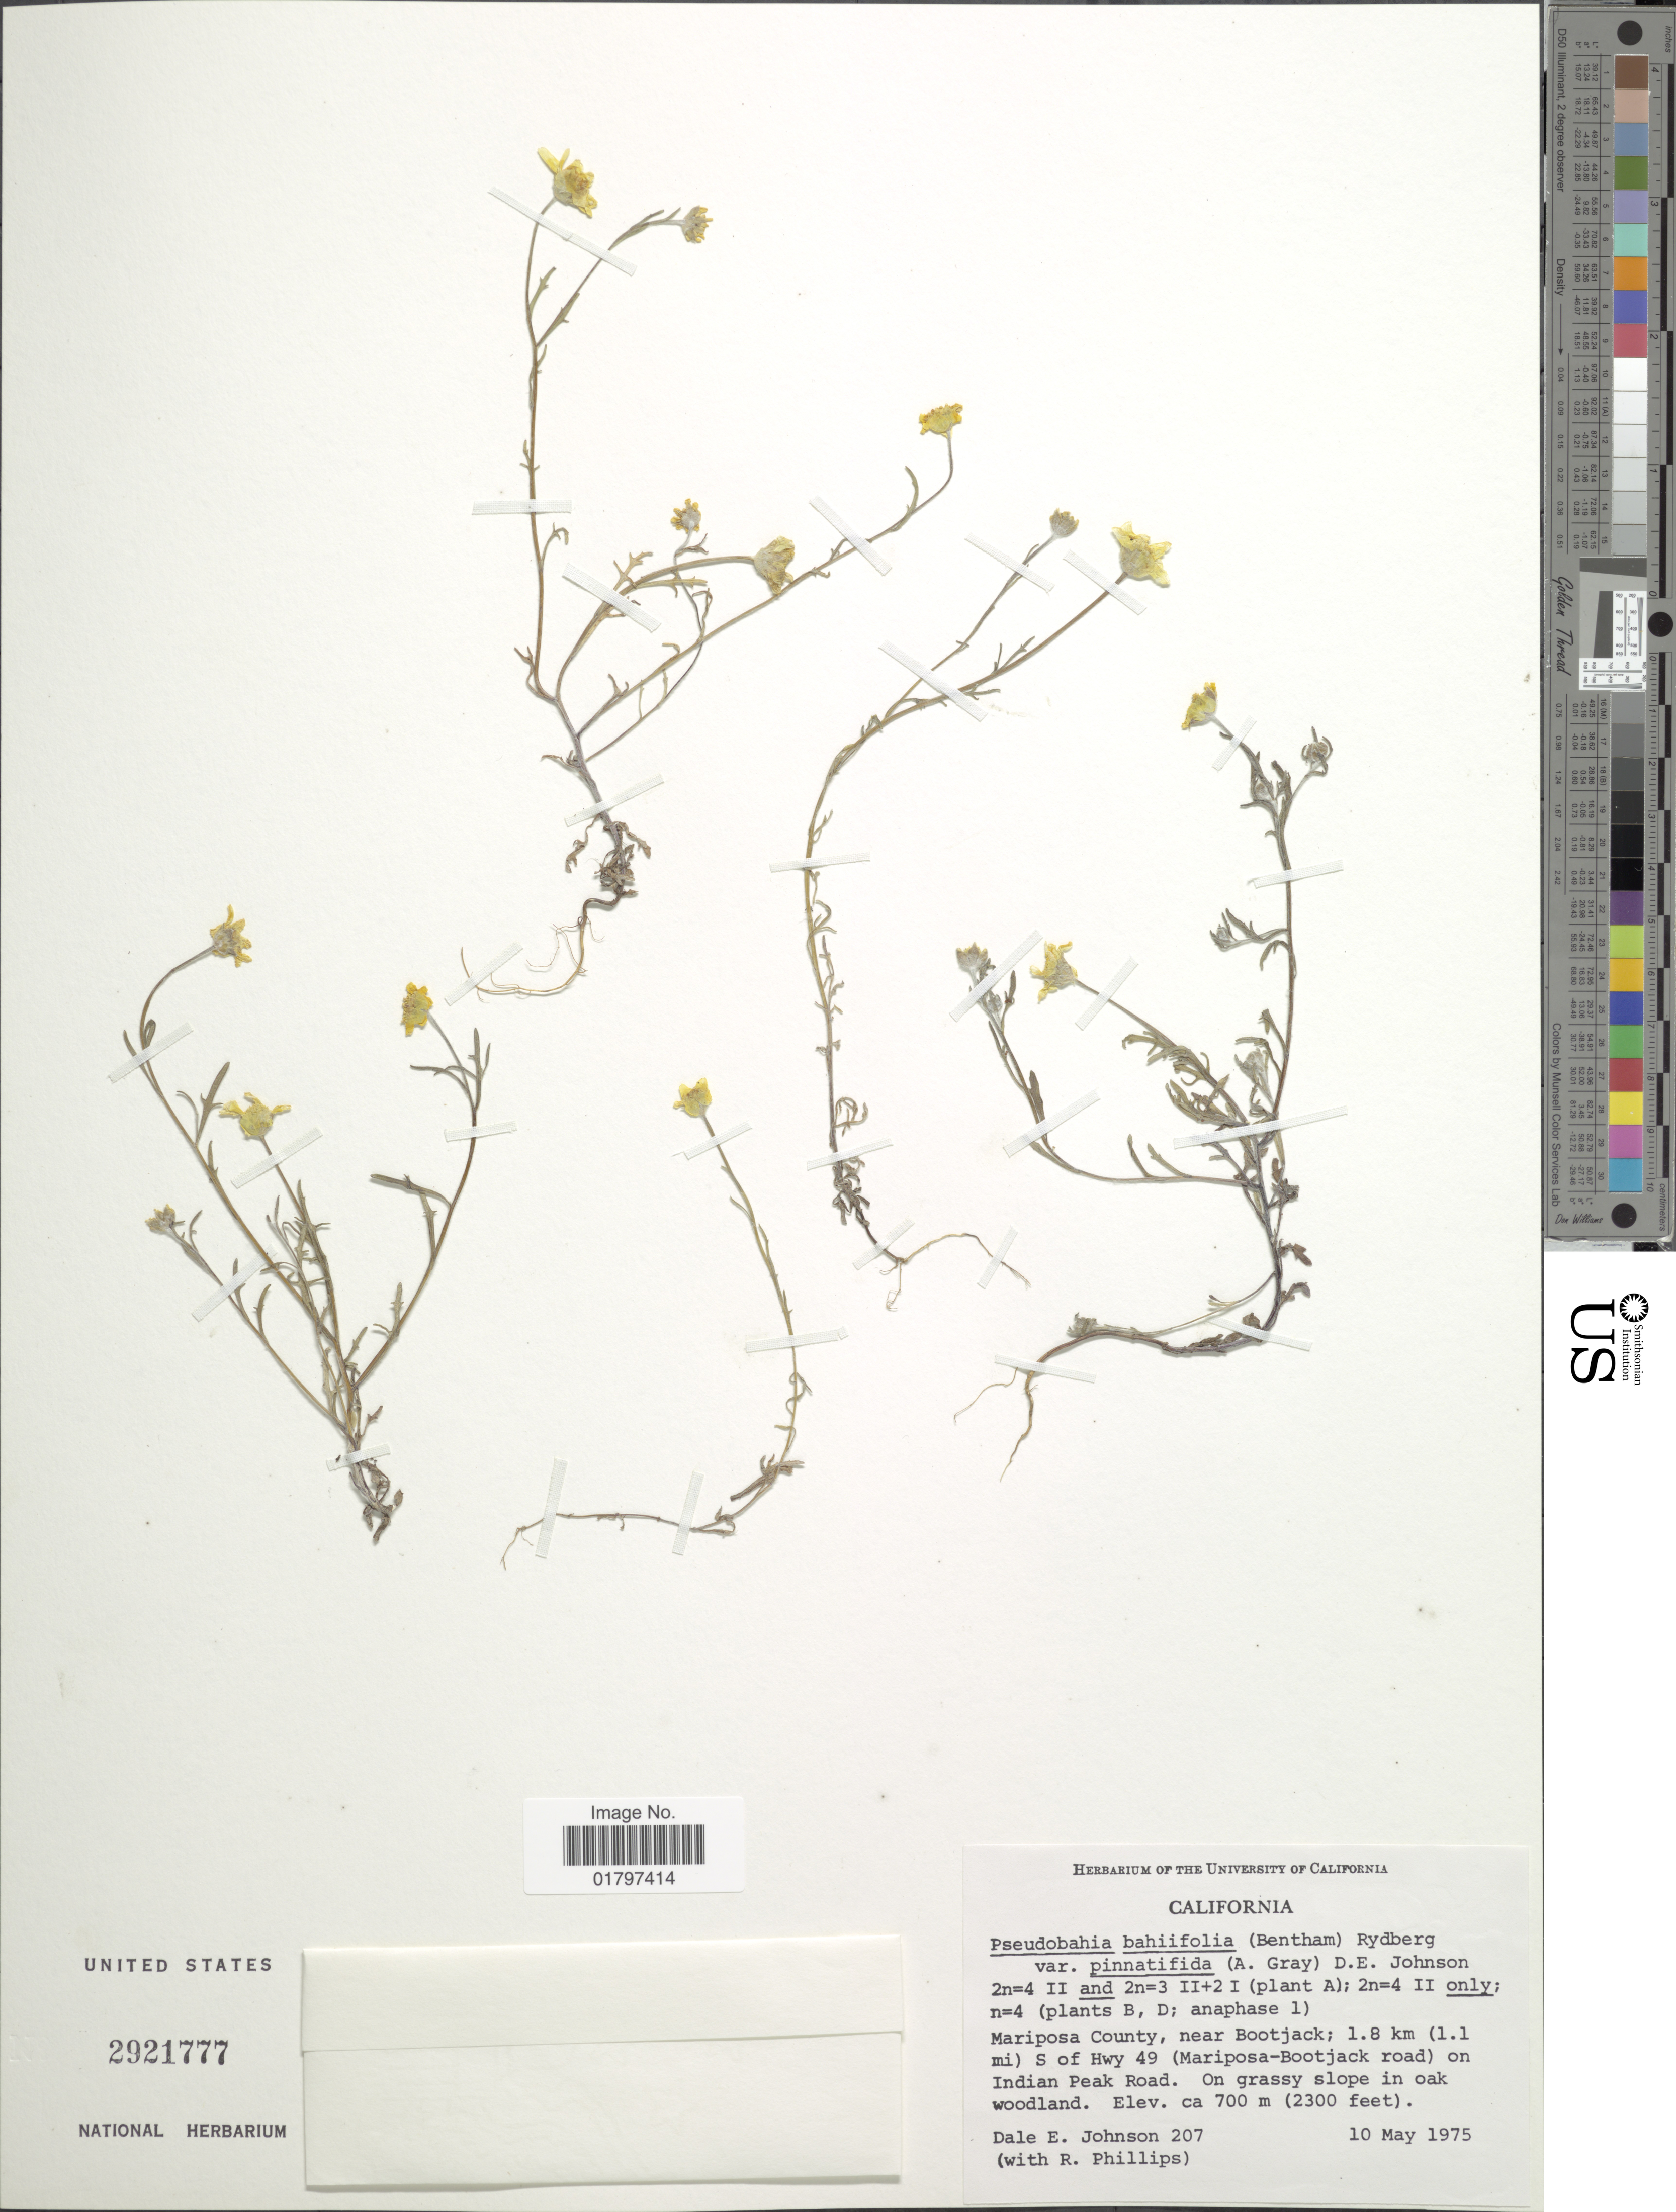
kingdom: Plantae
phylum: Tracheophyta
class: Magnoliopsida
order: Asterales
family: Asteraceae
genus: Monolopia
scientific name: Monolopia bahiifolia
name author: Benth.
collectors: D. E. Johnson & R. Phillips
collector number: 207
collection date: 1975-05-10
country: United States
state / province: California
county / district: Mariposa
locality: Mariposa County, near Bootjack; 1.8 km (1.1 mi) S of Hwy 49 (Mariposa-Bootjack road) on Indian Peak Road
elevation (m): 700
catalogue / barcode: US 2921777